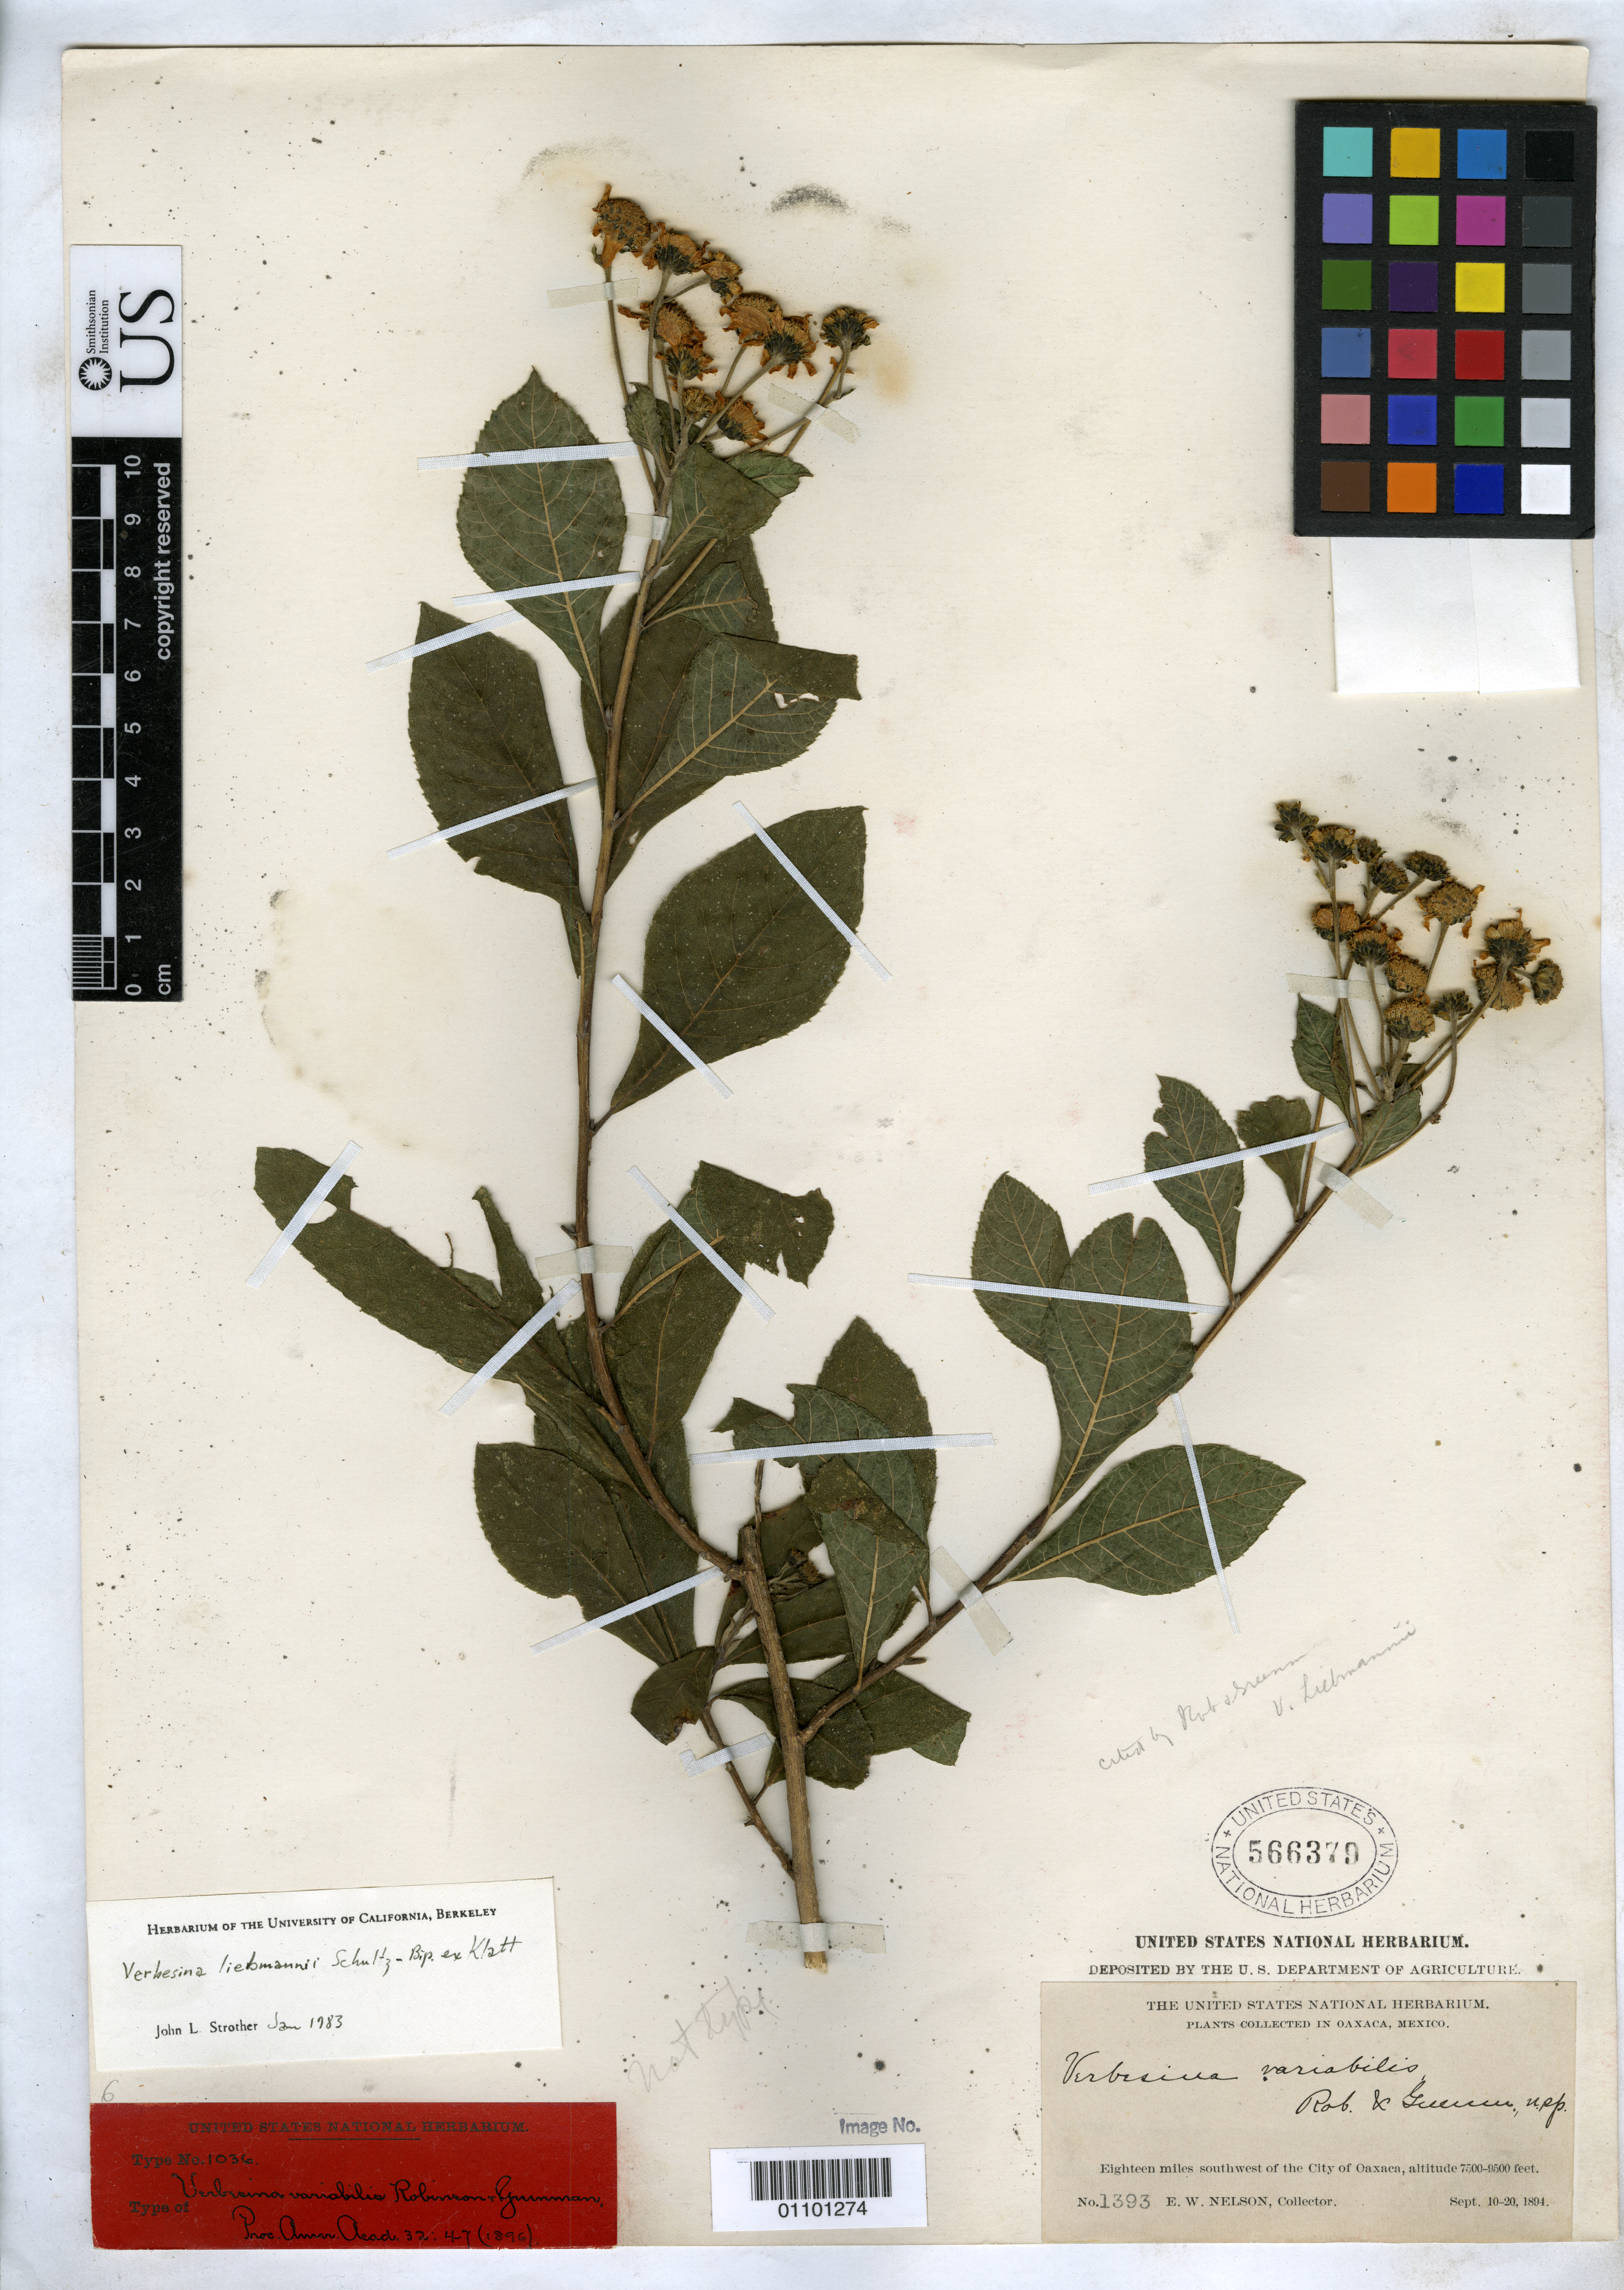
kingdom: Plantae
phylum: Tracheophyta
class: Magnoliopsida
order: Asterales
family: Asteraceae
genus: Verbesina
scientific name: Verbesina variabilis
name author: B.L. Rob. & Greenm.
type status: Syntype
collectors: E. W. Nelson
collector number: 1393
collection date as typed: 10 Sep 1894 to 20 Sep 1894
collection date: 1894-09-10/1894-09-20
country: Mexico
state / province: Oaxaca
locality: Eighteen miles southwest of the city of Oaxaca.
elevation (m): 2286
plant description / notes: One of 3 collections cited in protologue as "typical form".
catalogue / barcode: US 566379